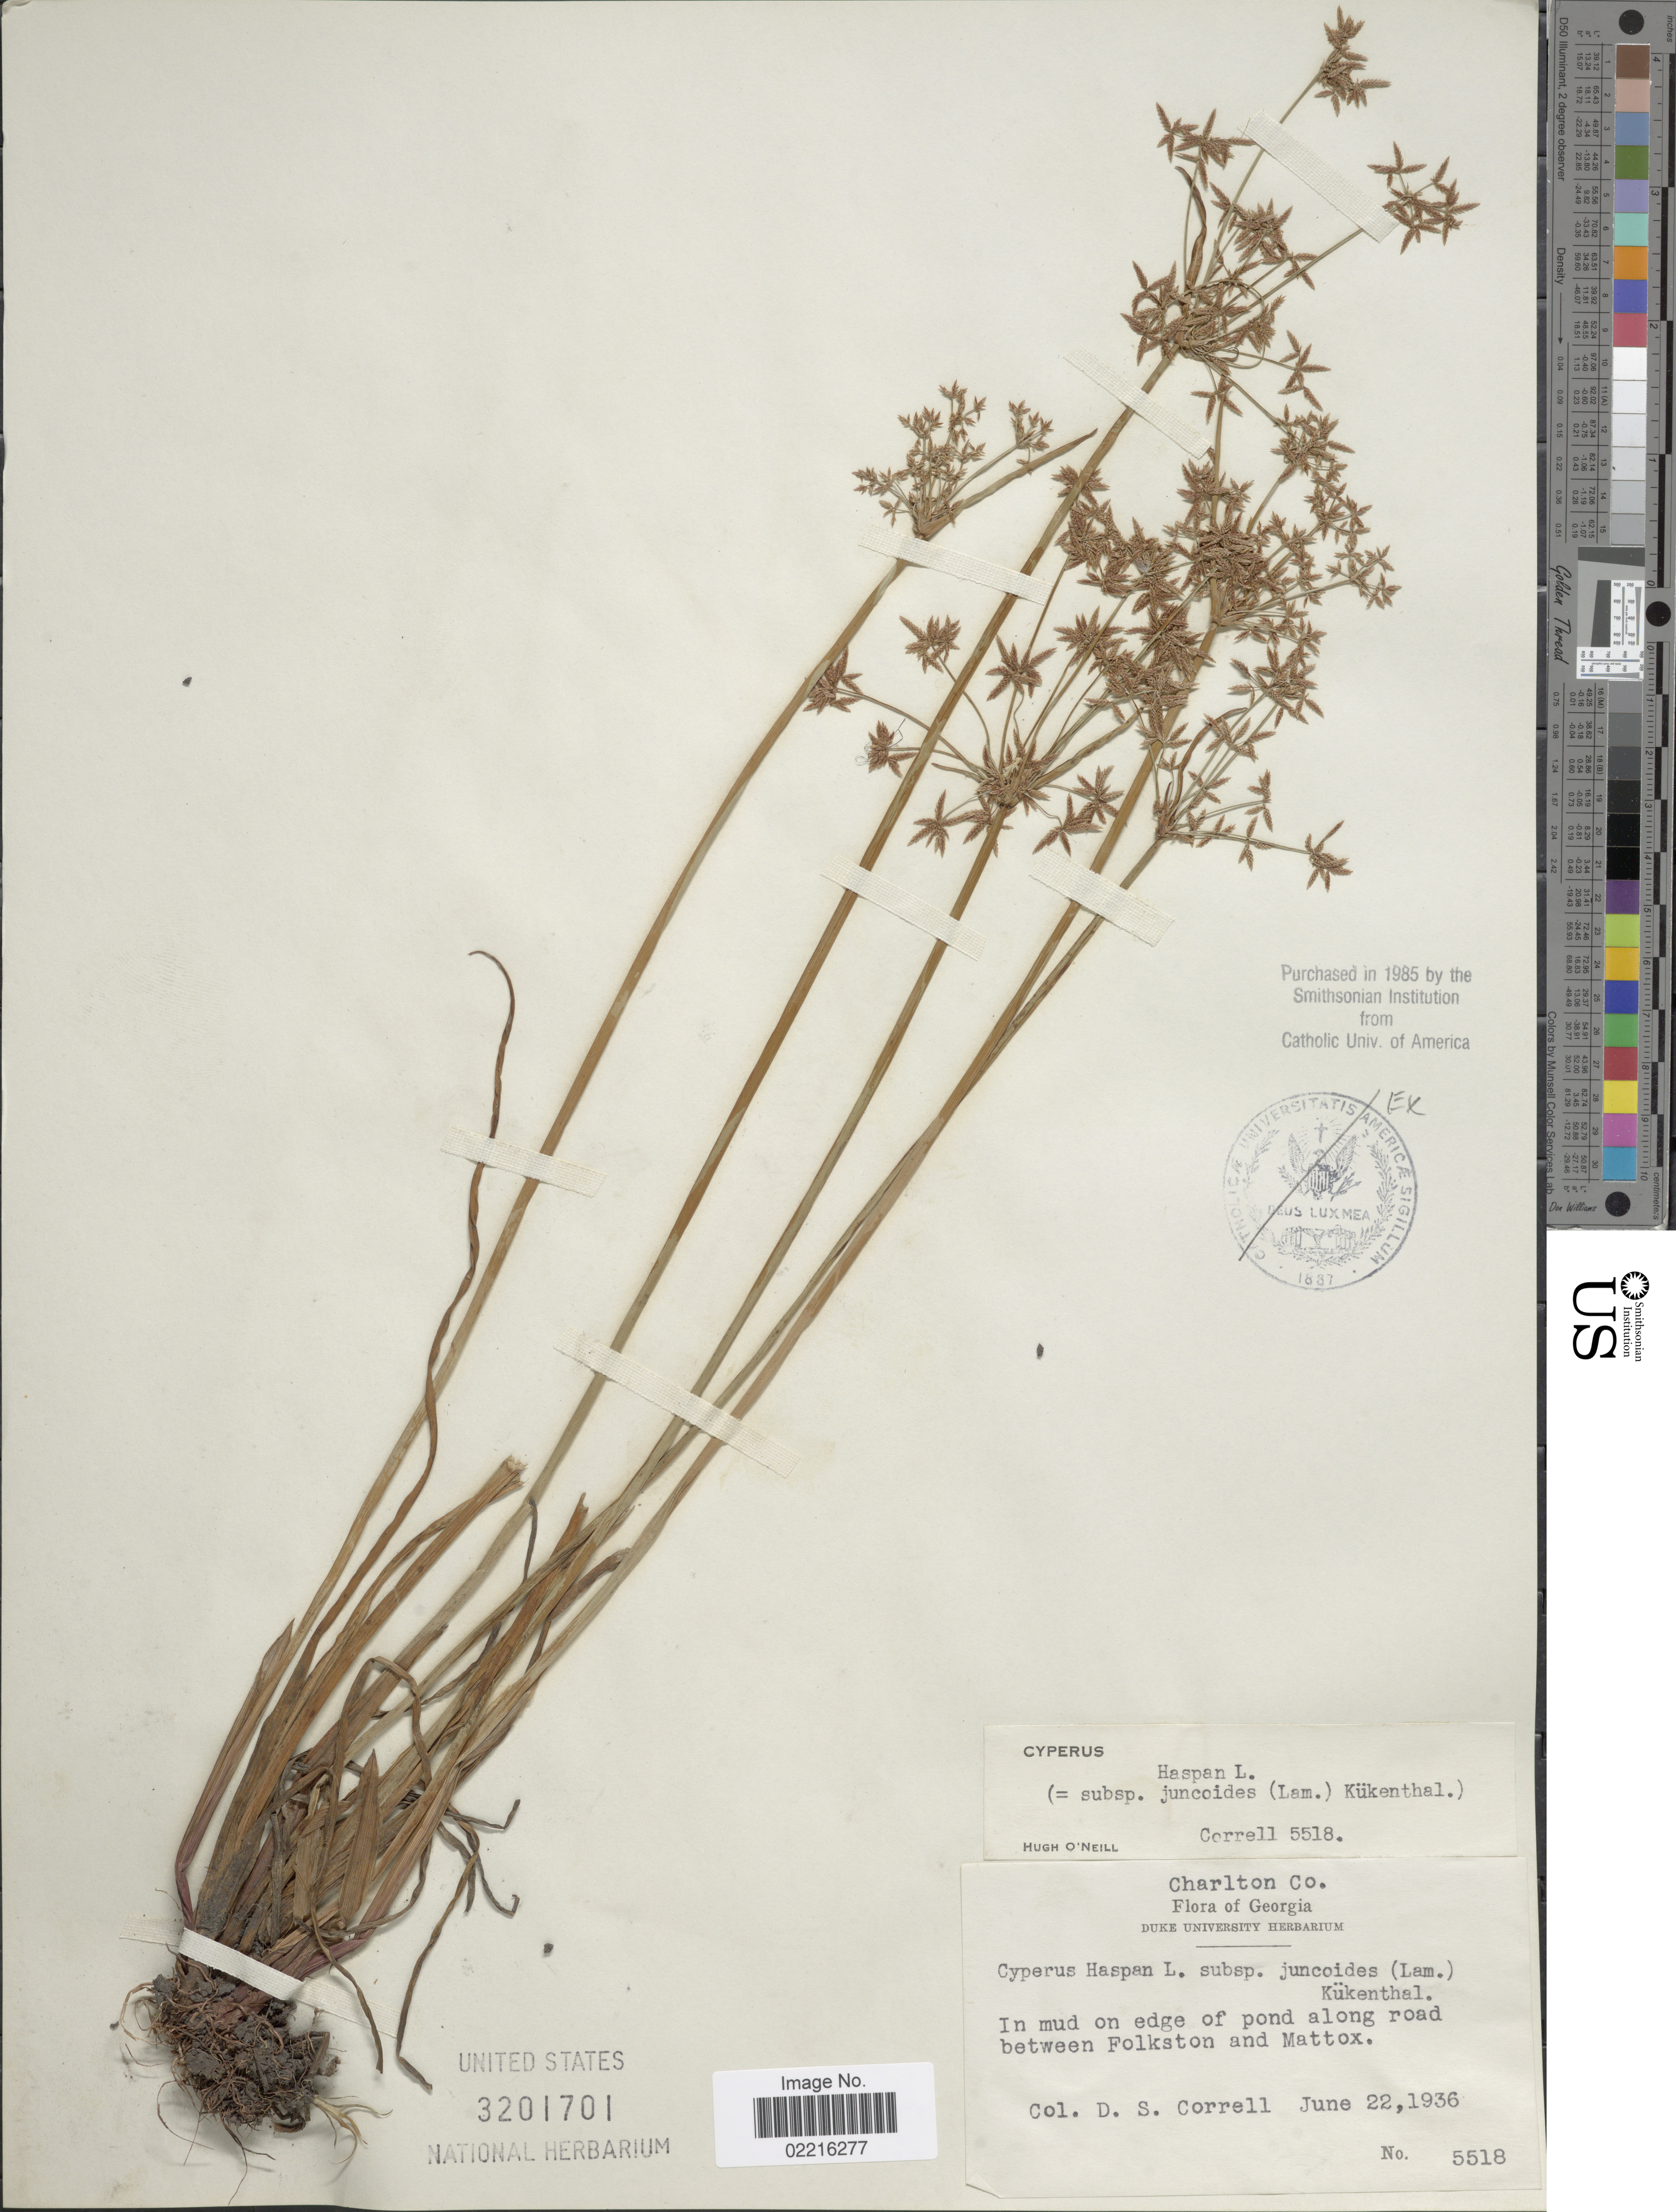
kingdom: Plantae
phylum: Tracheophyta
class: Liliopsida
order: Poales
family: Cyperaceae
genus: Cyperus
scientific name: Cyperus haspan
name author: L.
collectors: D. S. Correll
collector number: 5518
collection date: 1936-06-22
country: United States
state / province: Georgia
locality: Charlton Co, along road between Folkston and Mattox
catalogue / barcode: US 3201701